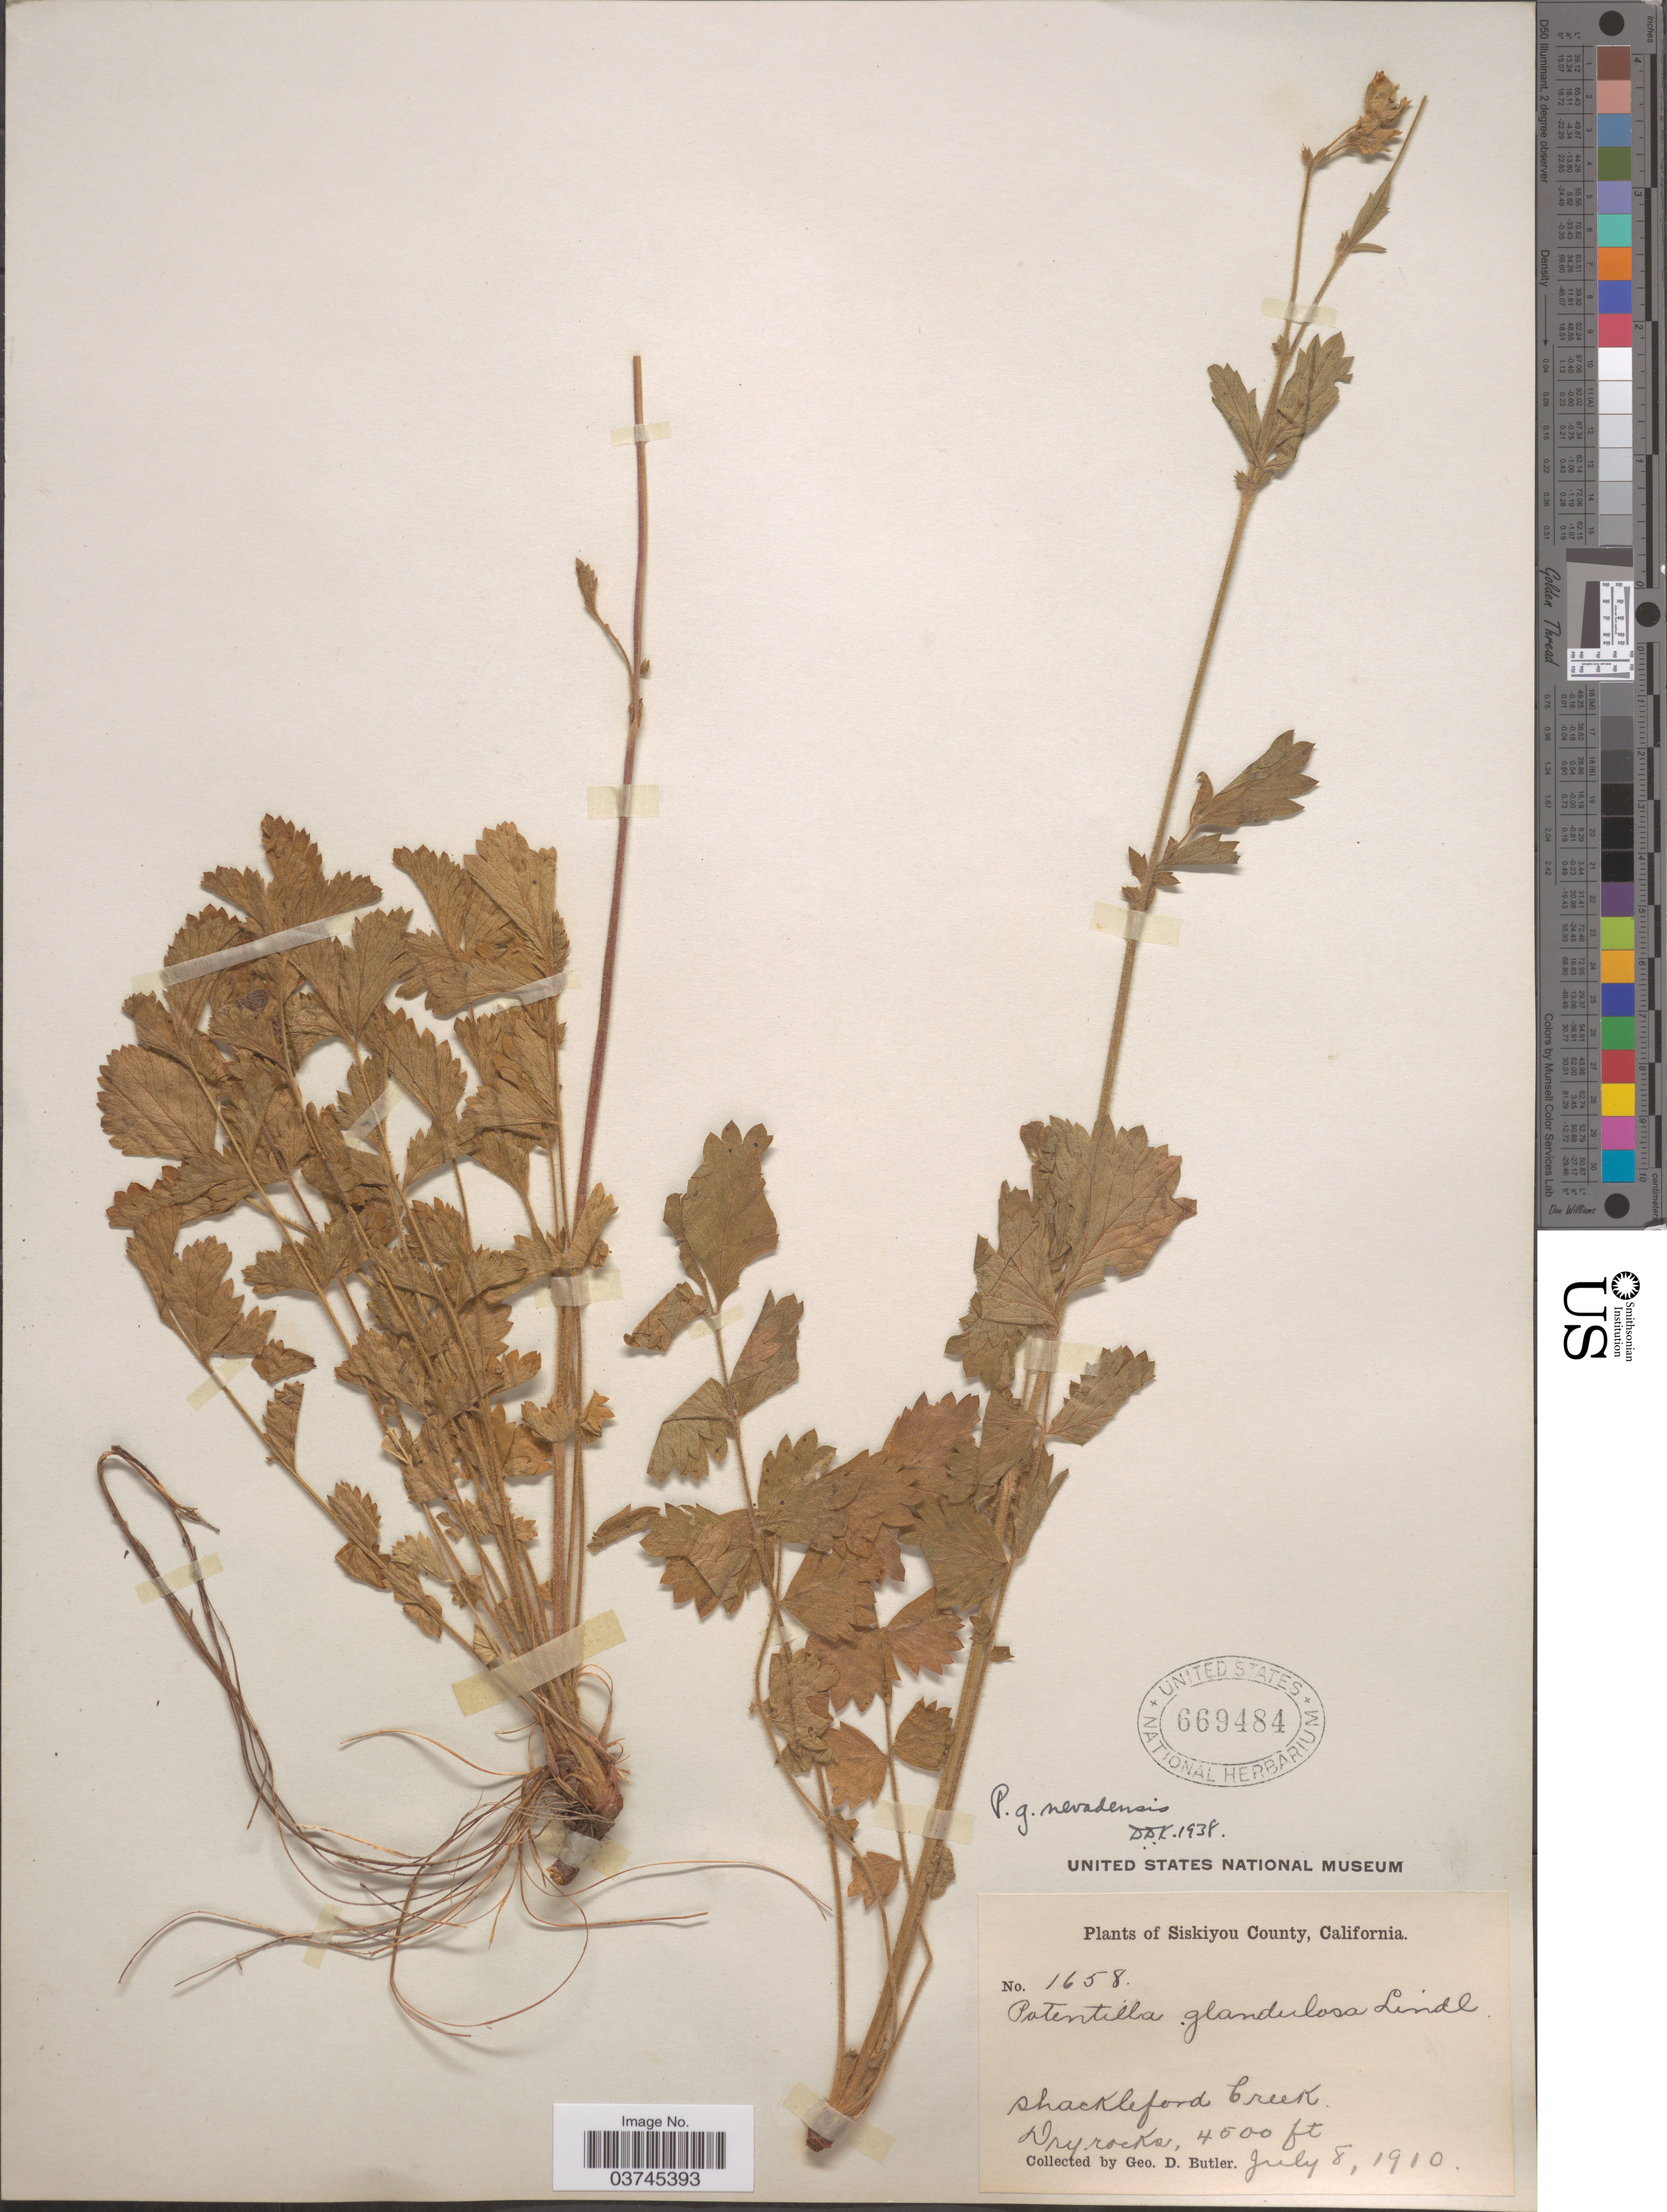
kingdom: Plantae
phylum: Tracheophyta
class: Magnoliopsida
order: Rosales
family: Rosaceae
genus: Drymocallis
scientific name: Drymocallis lactea var. austiniae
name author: (Jeps.) Ertter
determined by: Ertter, B.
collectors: G. D. Butler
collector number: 1658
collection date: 1910-07-08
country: United States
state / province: California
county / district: Siskiyou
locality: Siskiyou County. Shackleford Creek.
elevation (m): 1372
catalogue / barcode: US 669484